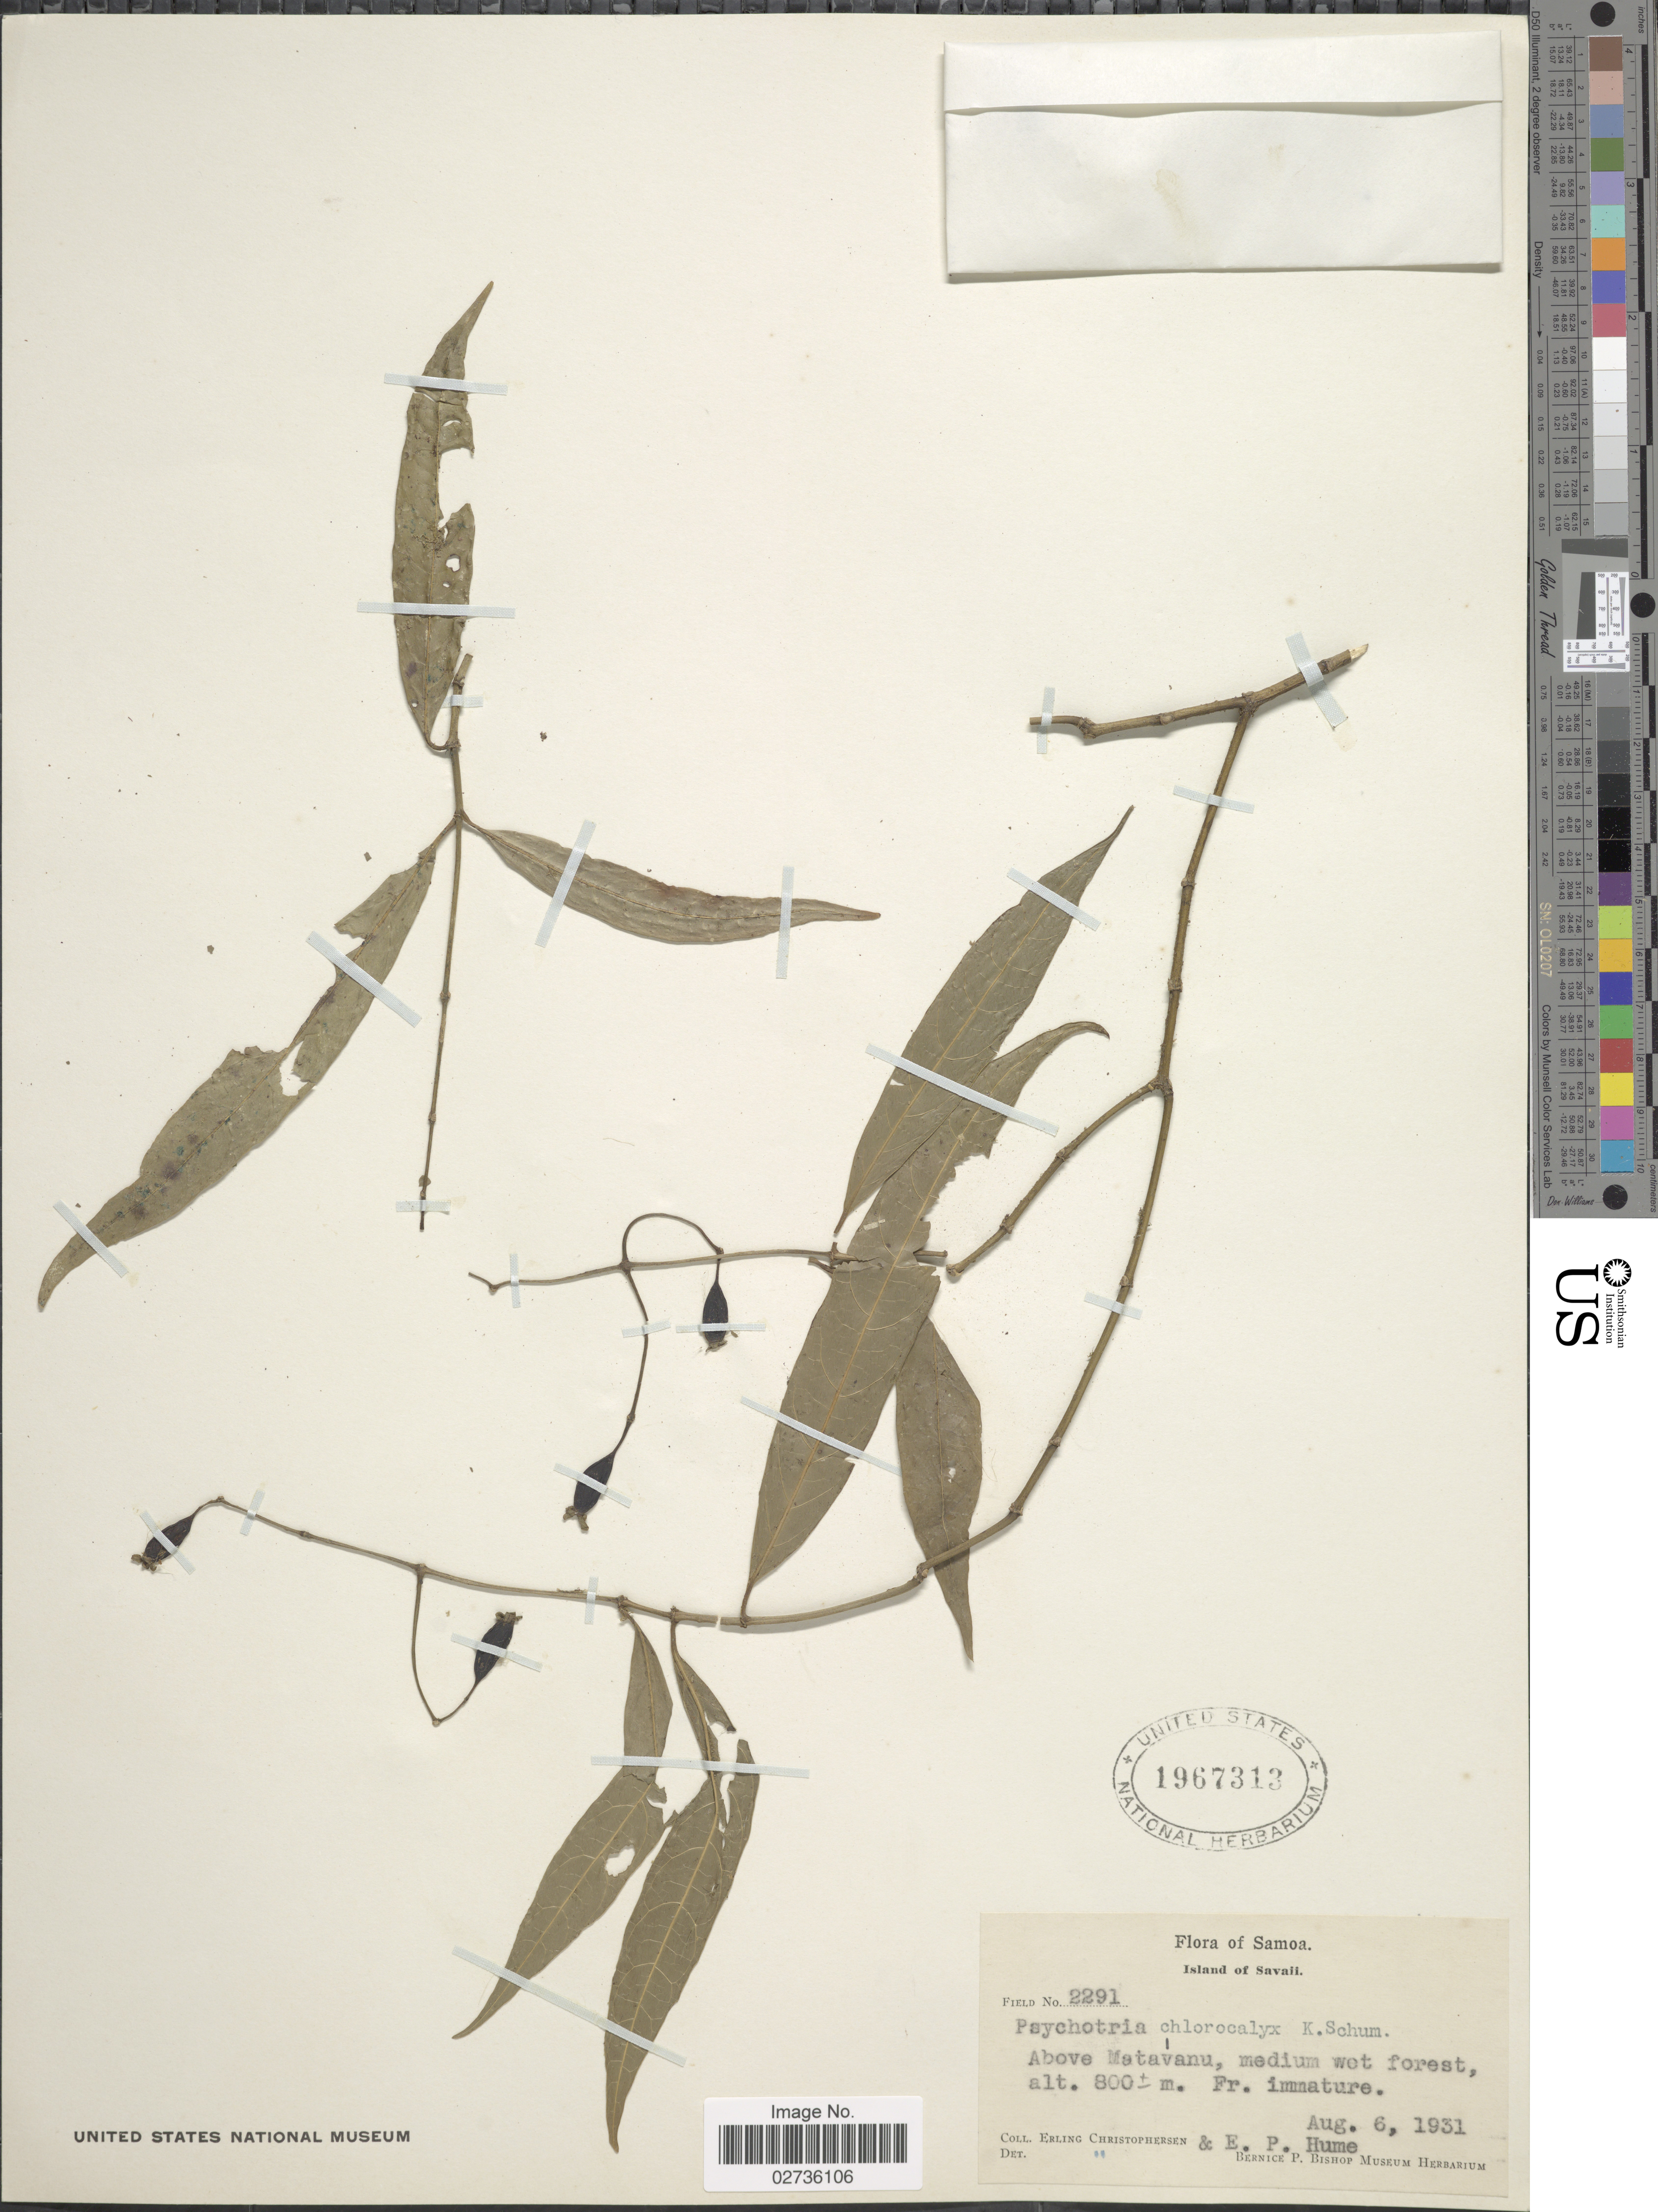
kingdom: Plantae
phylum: Tracheophyta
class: Magnoliopsida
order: Gentianales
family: Rubiaceae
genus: Psychotria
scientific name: Psychotria chlorocalyx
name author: K. Schum.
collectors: E. Christophersen & E. P. Hume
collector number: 2291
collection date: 1931-08-06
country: Samoa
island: Savai'i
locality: Samoa. Island of Savaii. Above Matavanu.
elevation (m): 800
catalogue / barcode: US 1967313